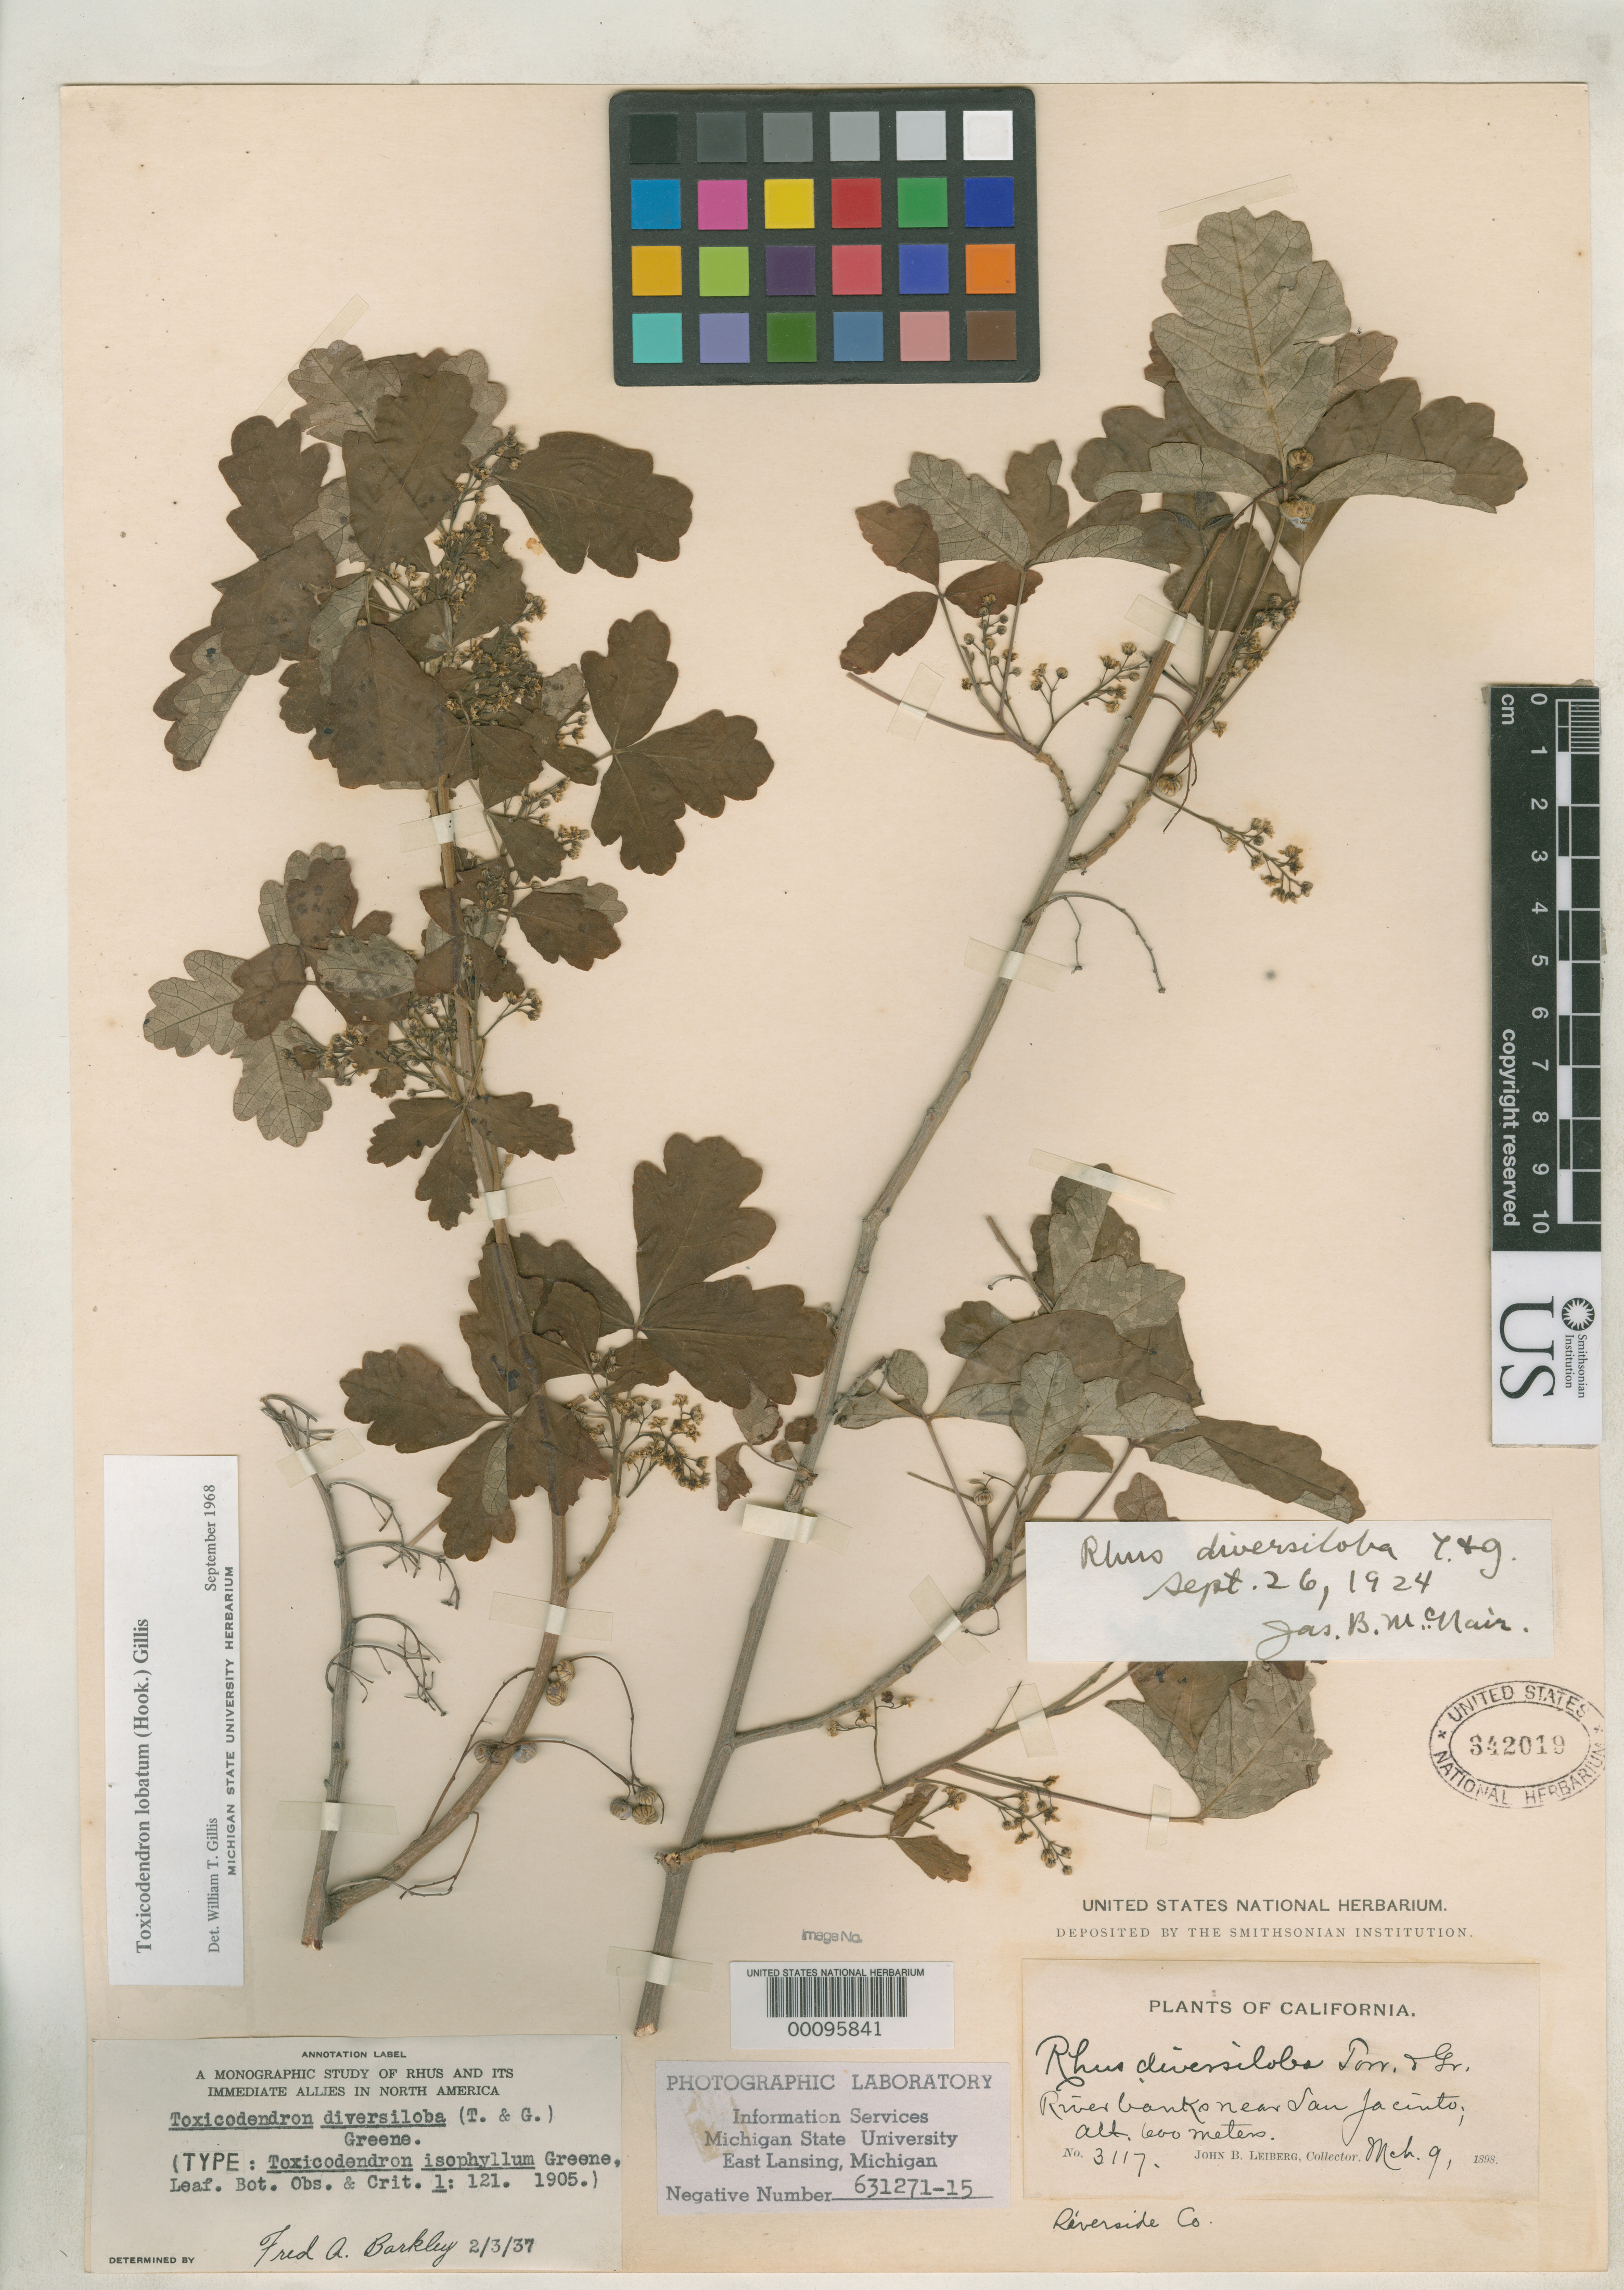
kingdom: Plantae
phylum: Tracheophyta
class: Magnoliopsida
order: Sapindales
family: Anacardiaceae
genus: Toxicodendron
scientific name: Toxicodendron isophyllum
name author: Greene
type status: Holotype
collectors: J. Leiberg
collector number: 3117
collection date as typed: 09 Mar 1898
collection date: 1898-03-09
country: United States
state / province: California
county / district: Riverside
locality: San Jacinto Mts. Strawberry Valley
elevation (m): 600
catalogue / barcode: US 342019